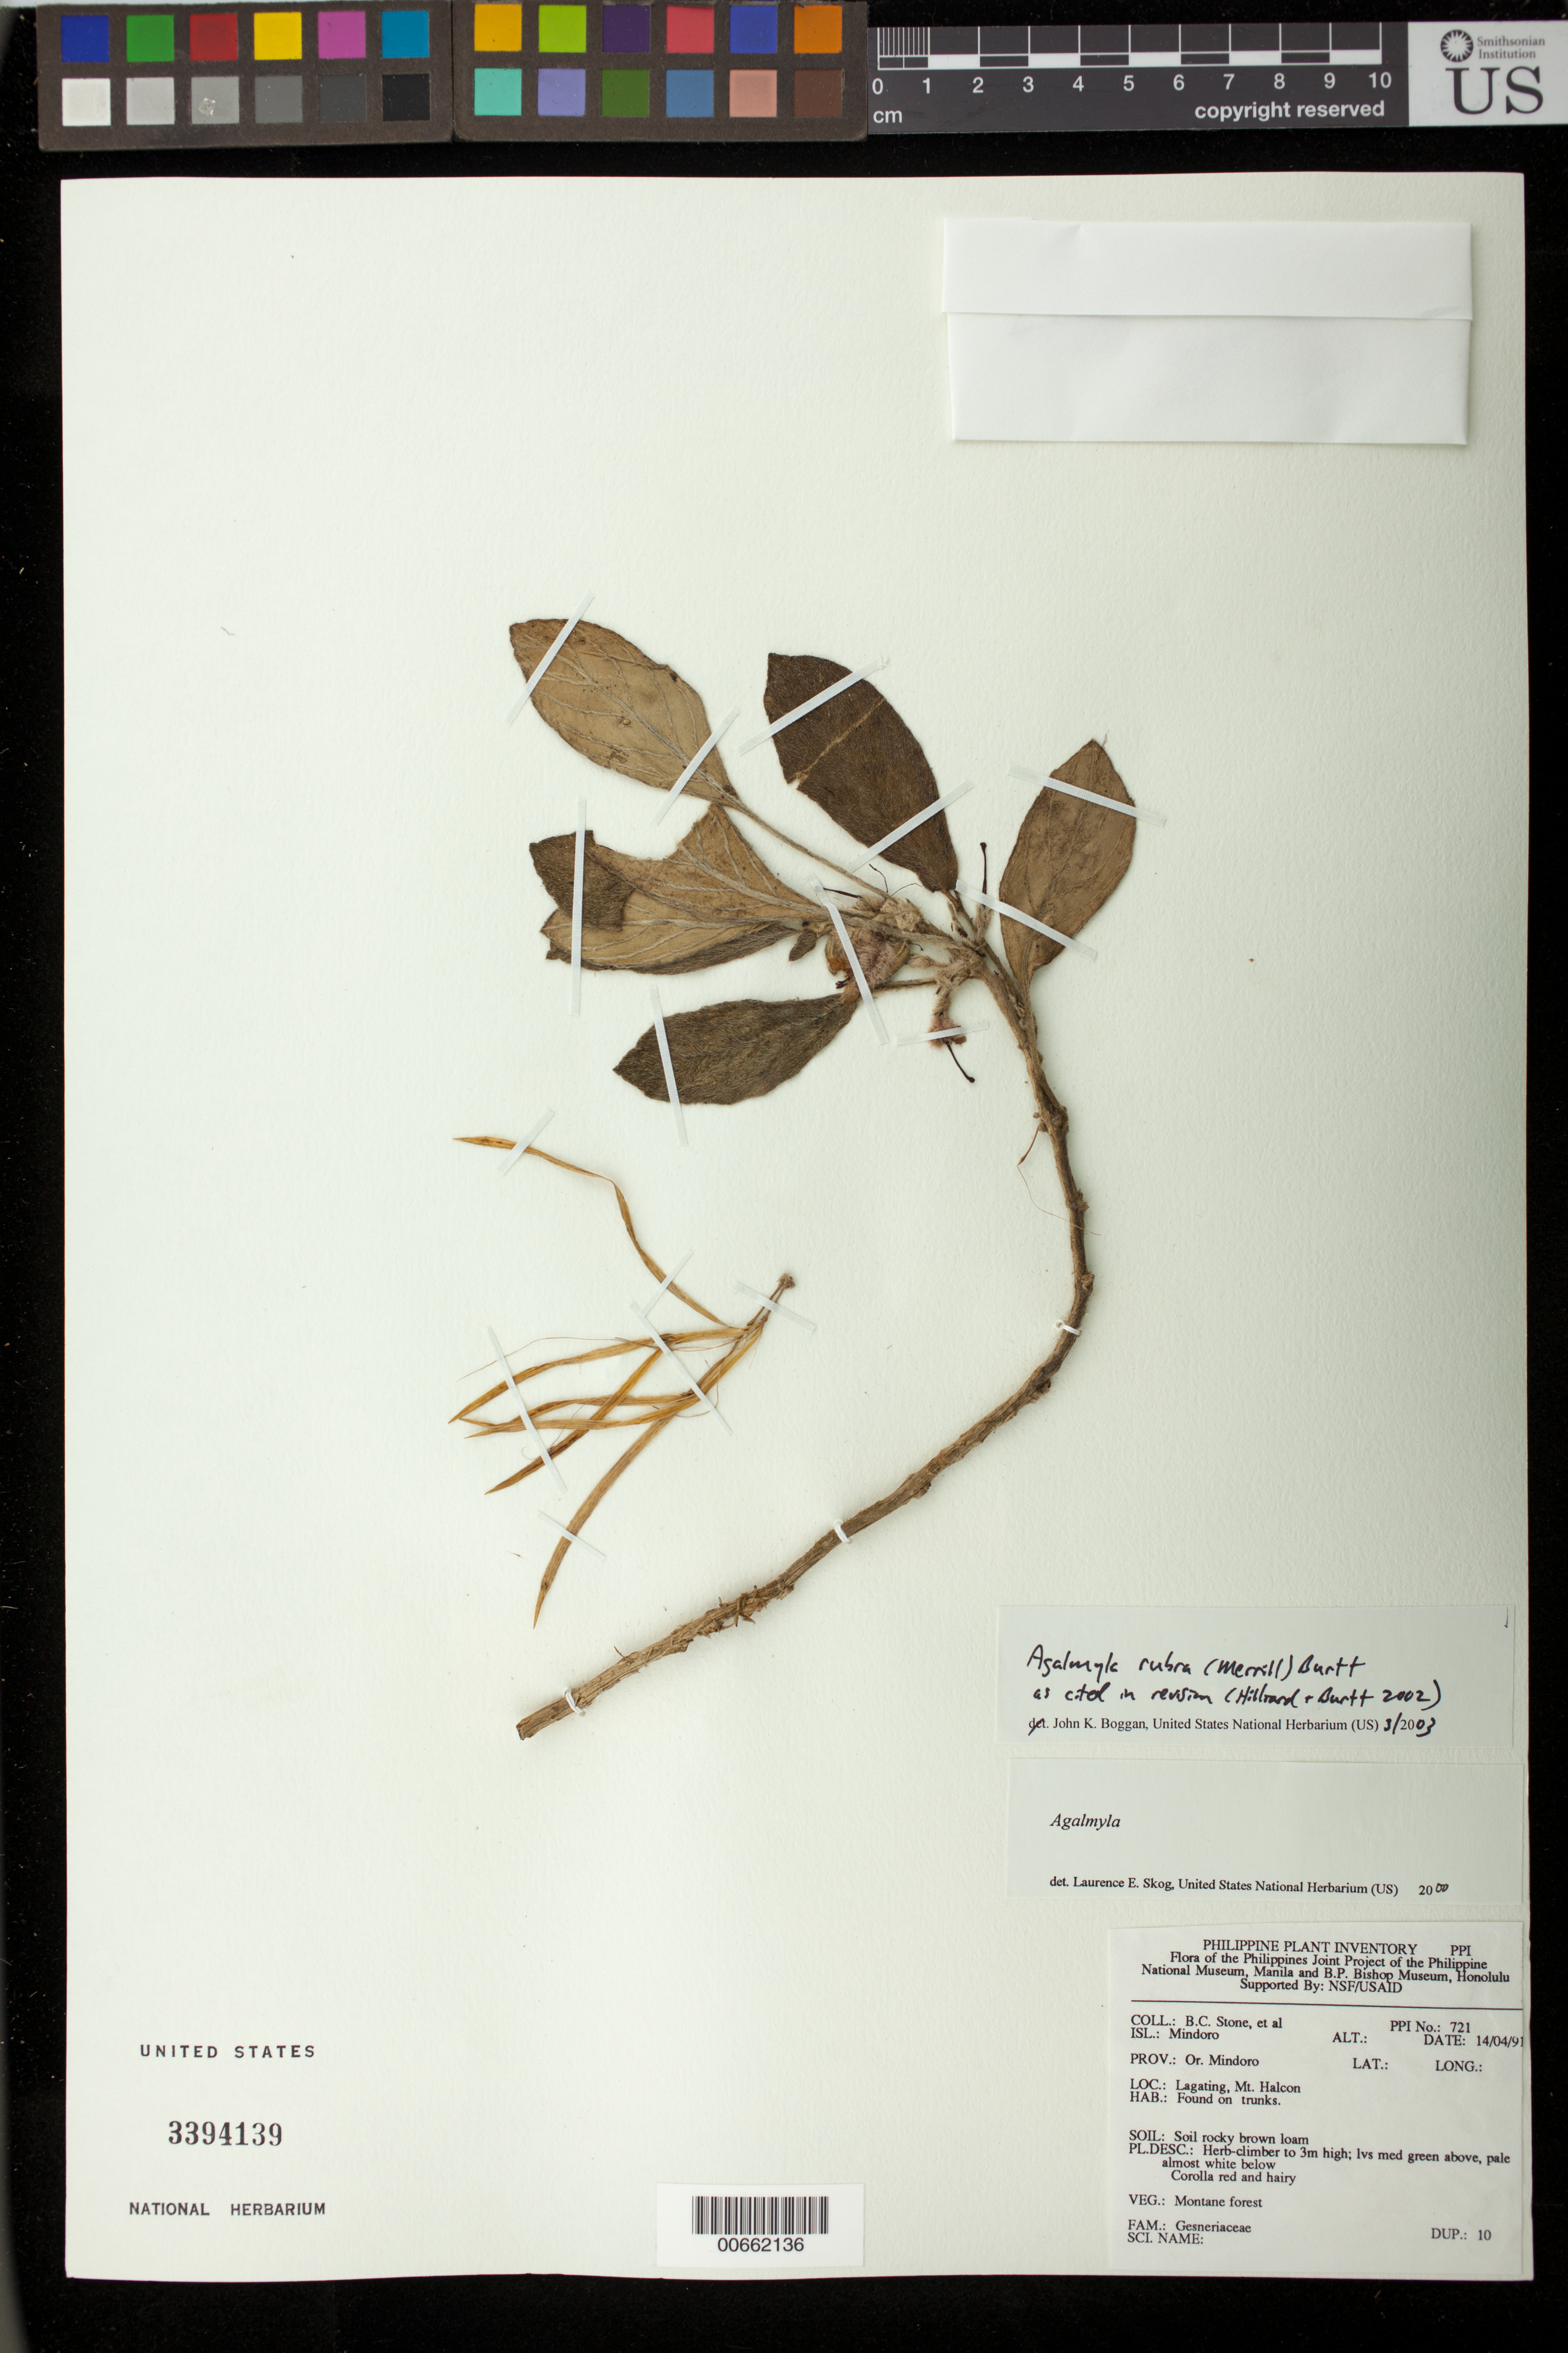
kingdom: Plantae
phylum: Tracheophyta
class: Magnoliopsida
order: Lamiales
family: Gesneriaceae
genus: Agalmyla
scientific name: Agalmyla rubra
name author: (Merr.) B.L. Burtt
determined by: Hilliard, O. M.; Burtt, B. L.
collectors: B. C. Stone & et al.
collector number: PPI No. 721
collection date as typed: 14 Apr 1991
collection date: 1991-04-14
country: Philippines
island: Mindoro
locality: Prov. Or. Mindoro; Lagating, Mt. Halcon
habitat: Montane forest; soil rocky brown loam; found on trunks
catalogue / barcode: US 3394139